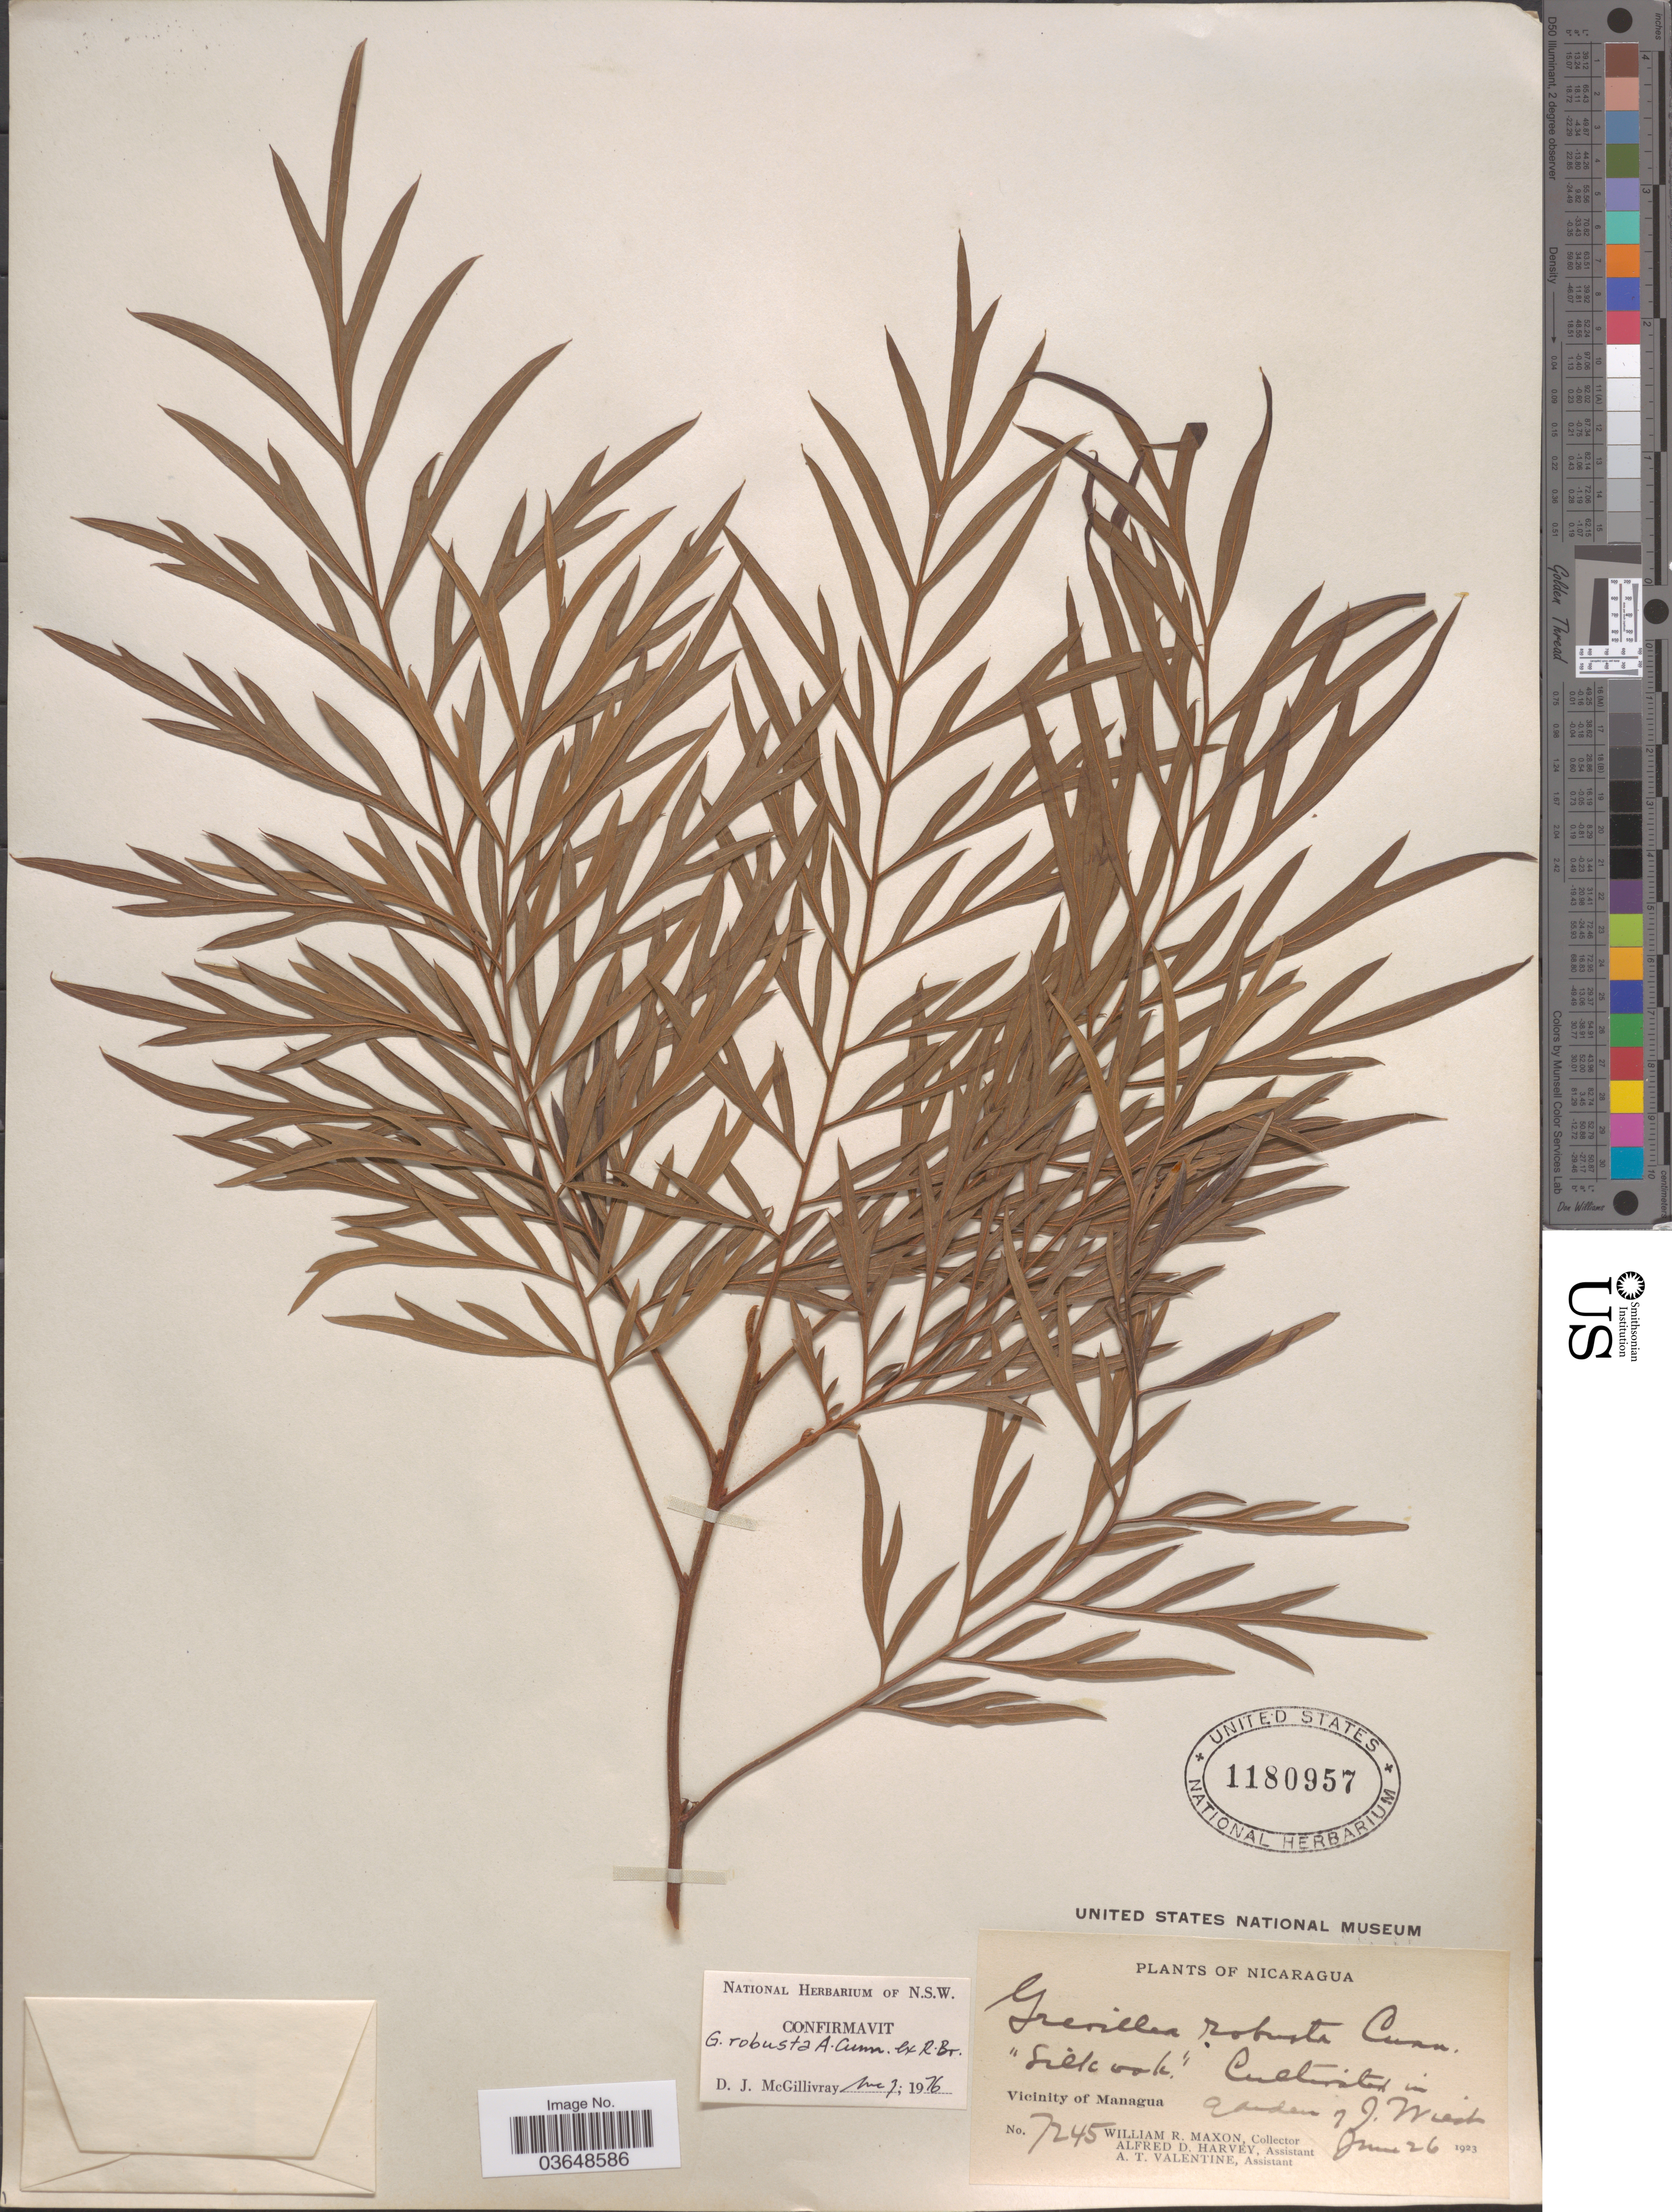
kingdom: Plantae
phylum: Tracheophyta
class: Magnoliopsida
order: Proteales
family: Proteaceae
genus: Grevillea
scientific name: Grevillea robusta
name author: A. Cunn.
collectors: W. R. Maxon, A. D. Harvey & A. Valentine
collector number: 7245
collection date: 1923-06-26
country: Nicaragua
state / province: Managua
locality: Vicinity of Managua. Garden of J. Wiest.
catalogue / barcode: US 1180957